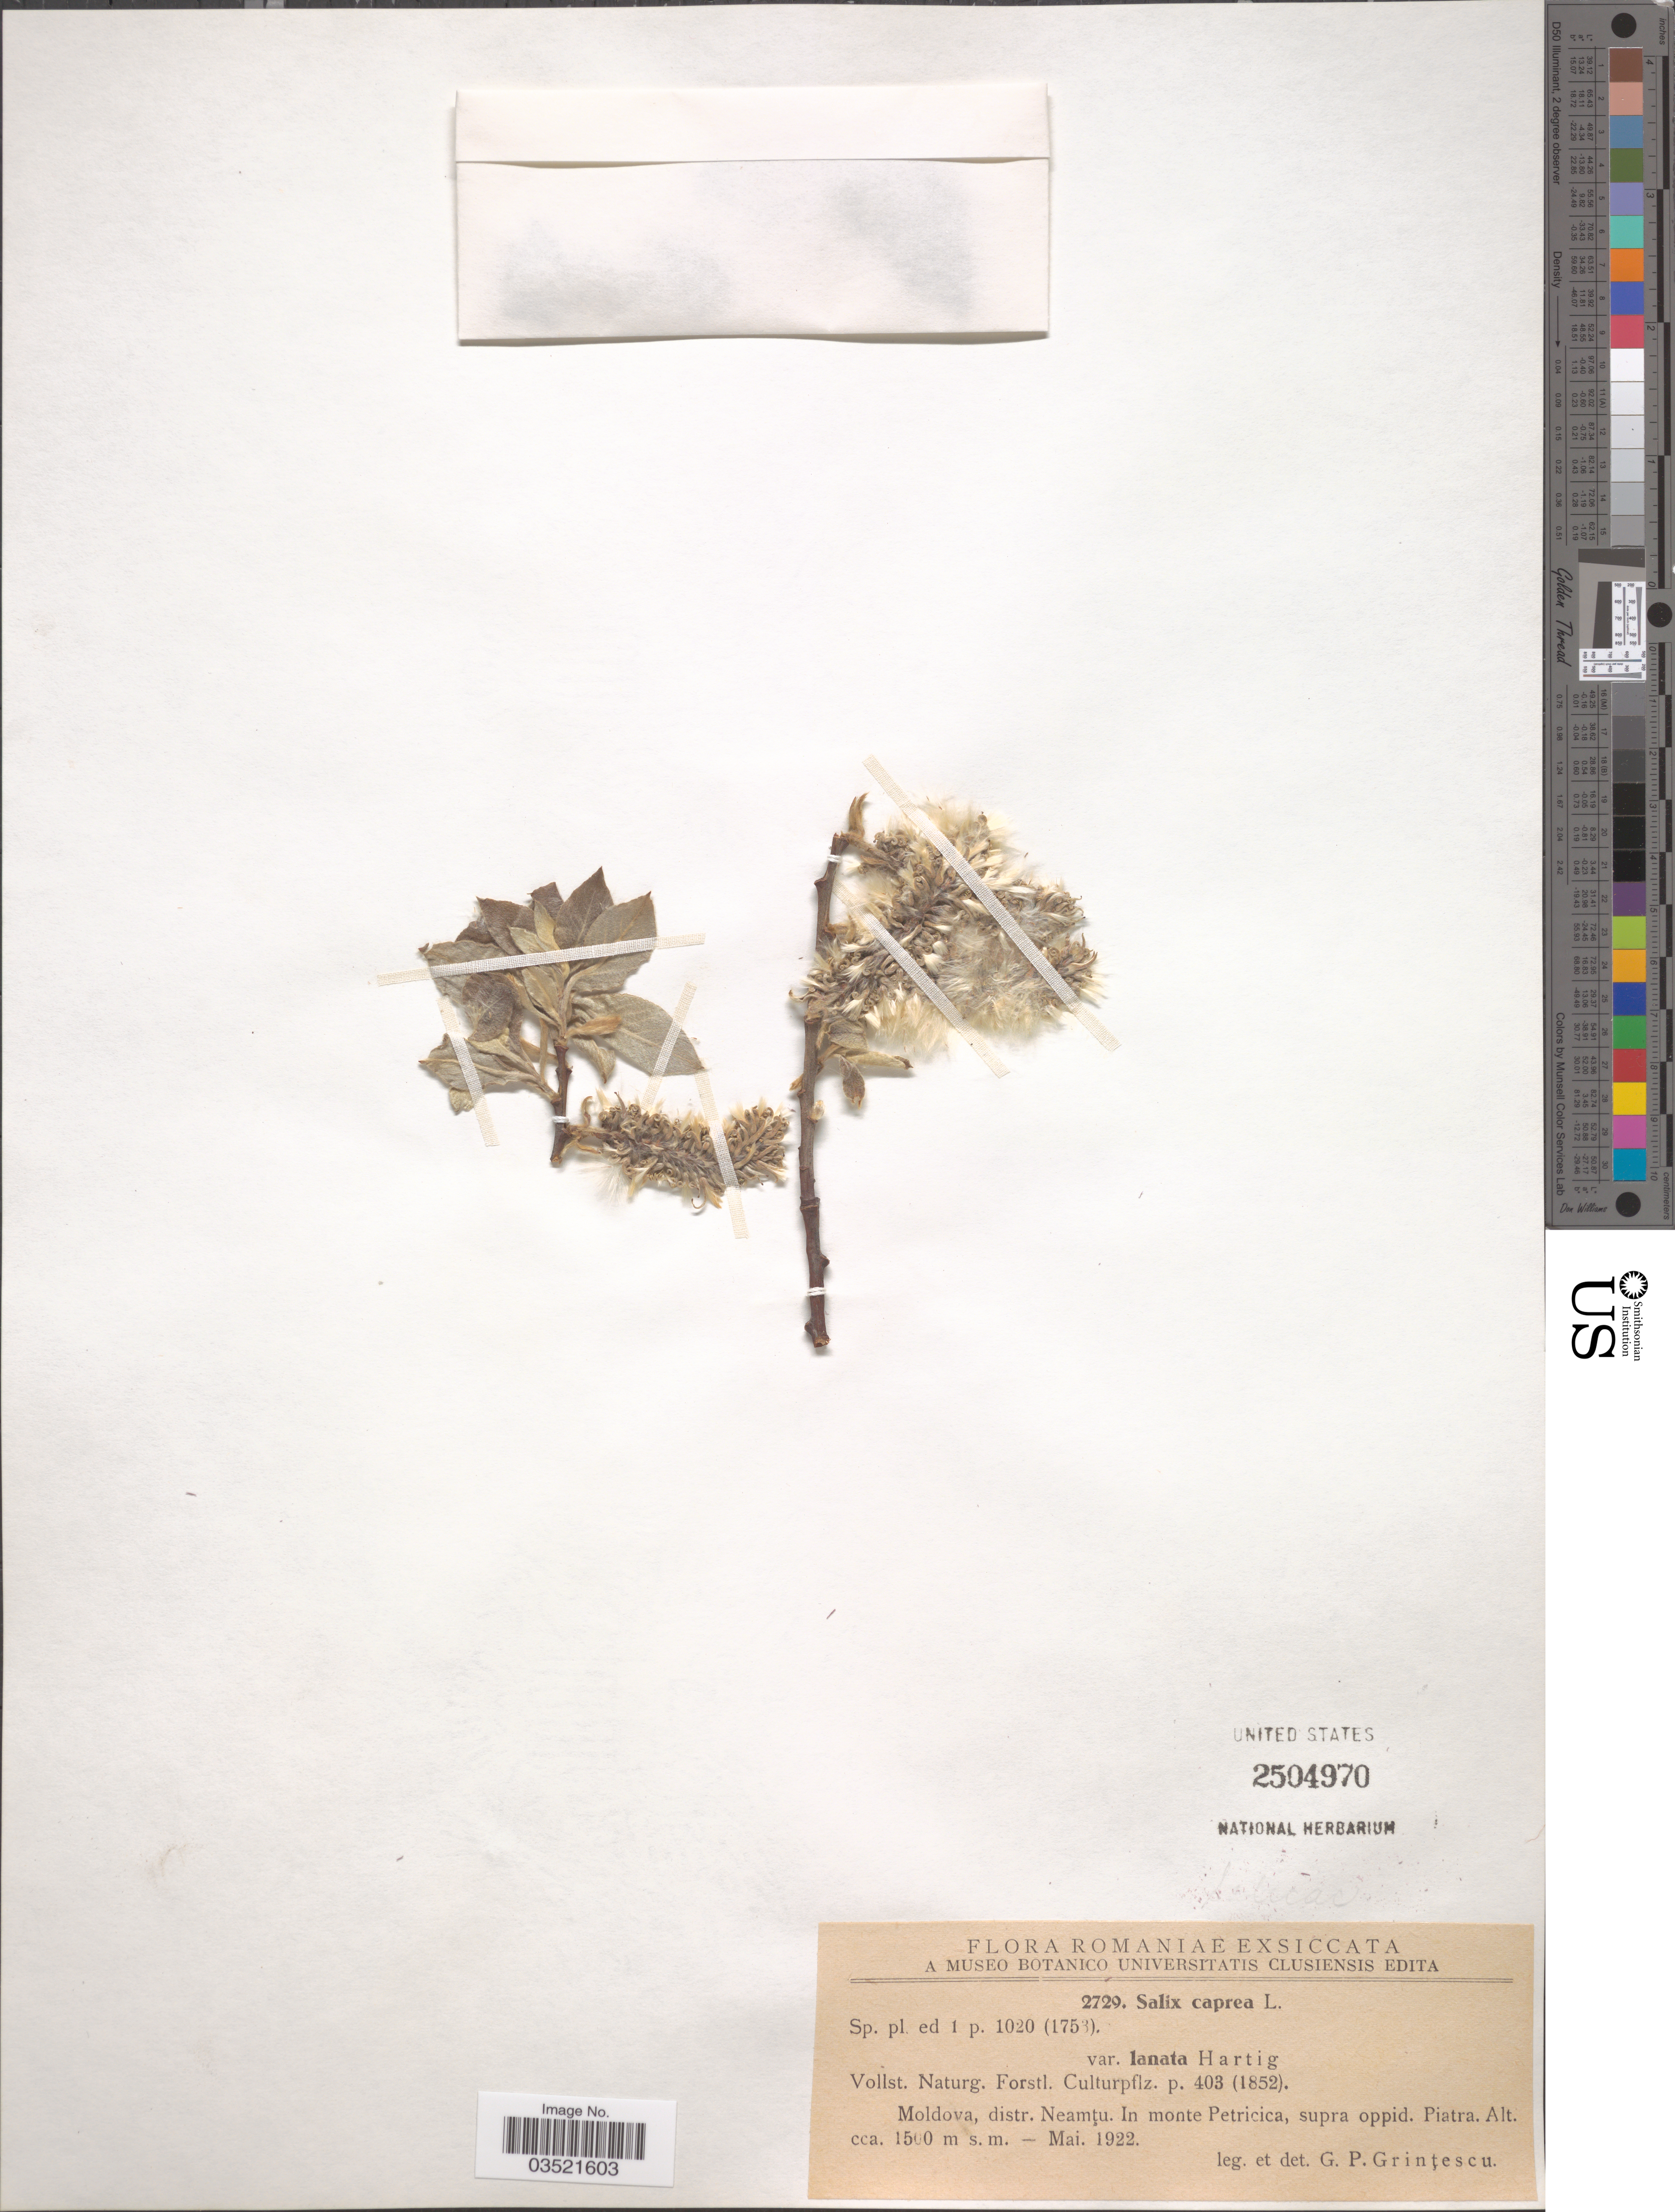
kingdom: Plantae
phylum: Tracheophyta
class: Magnoliopsida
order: Malpighiales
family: Salicaceae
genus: Salix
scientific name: Salix caprea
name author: L.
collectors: G. Grintescu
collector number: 2729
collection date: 1922-05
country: Moldova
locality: Distr. Neamtu. In monte Petricica, supra oppid. Piatra.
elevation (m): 1500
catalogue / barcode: US 2504970